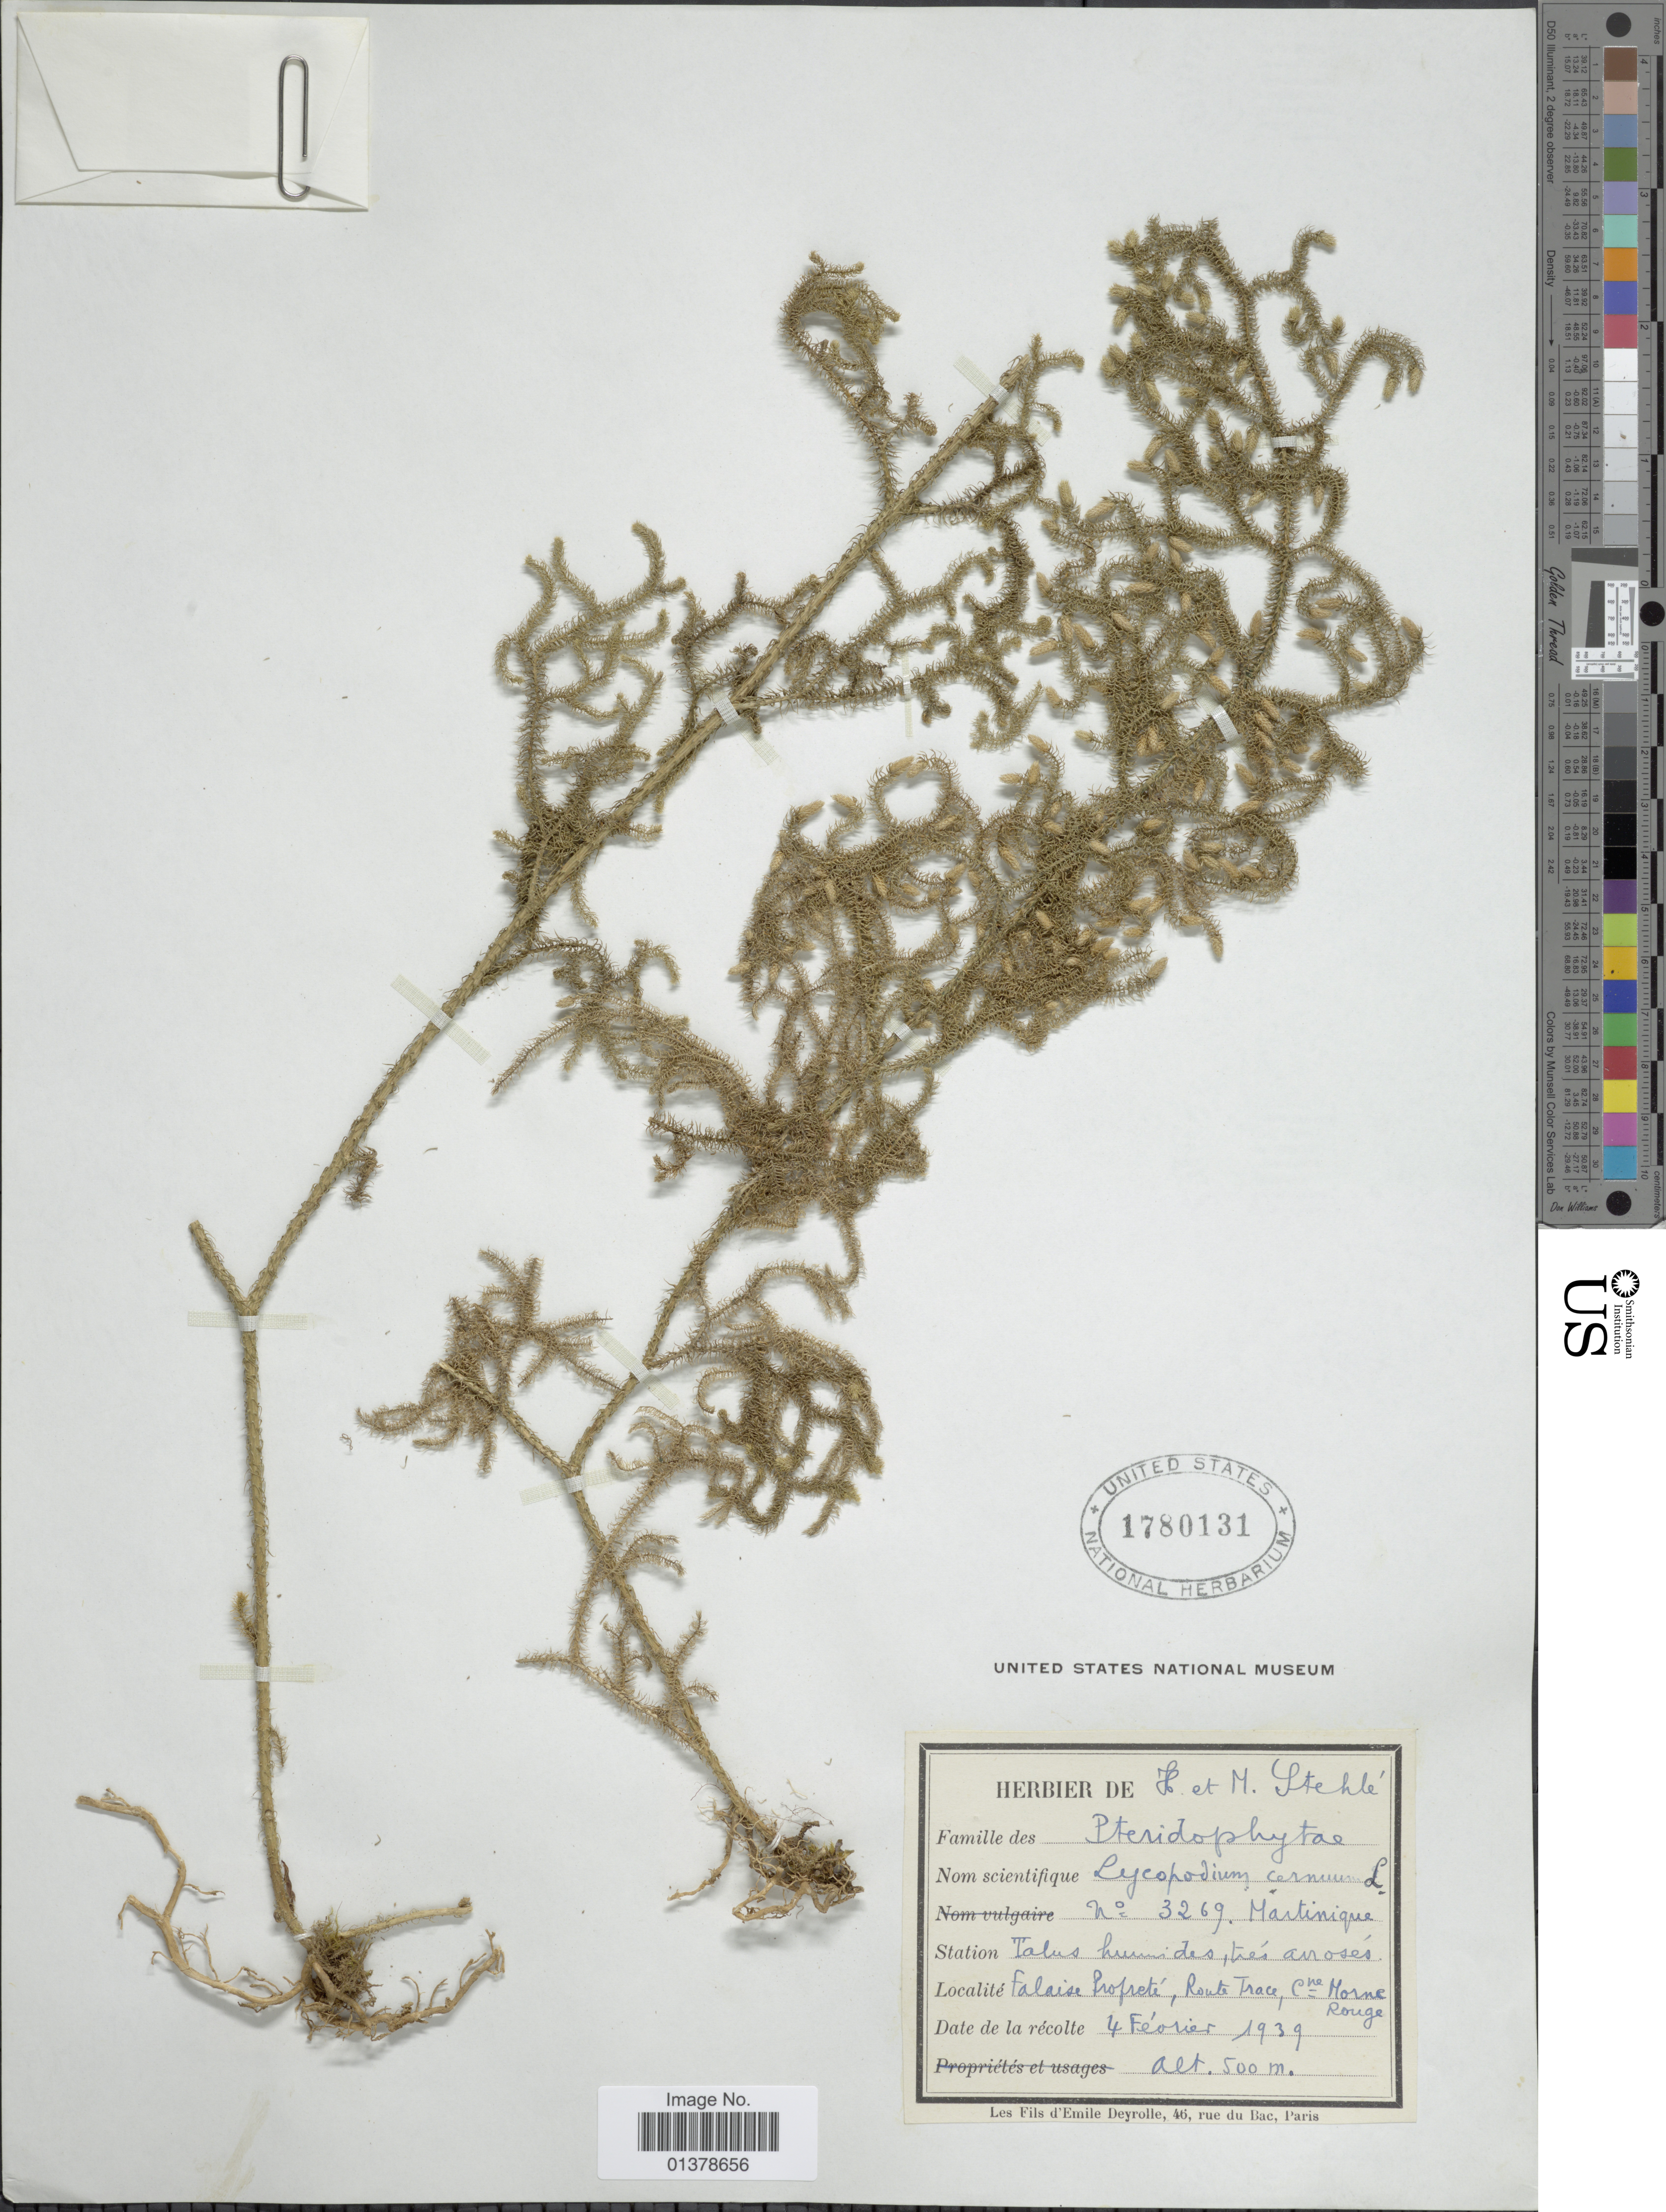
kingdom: Plantae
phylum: Tracheophyta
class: Lycopodiopsida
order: Lycopodiales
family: Lycopodiaceae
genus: Palhinhaea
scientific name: Palhinhaea cernua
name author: (L.) Vasc. & Franco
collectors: H. Stehlé & M. Stehlé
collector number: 3269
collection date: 1939-02-04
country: Martinique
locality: Talus humides tres anoses falaise Proprete, Route Trace, Cne Morne Rouge.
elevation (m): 500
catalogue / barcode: US 1780131